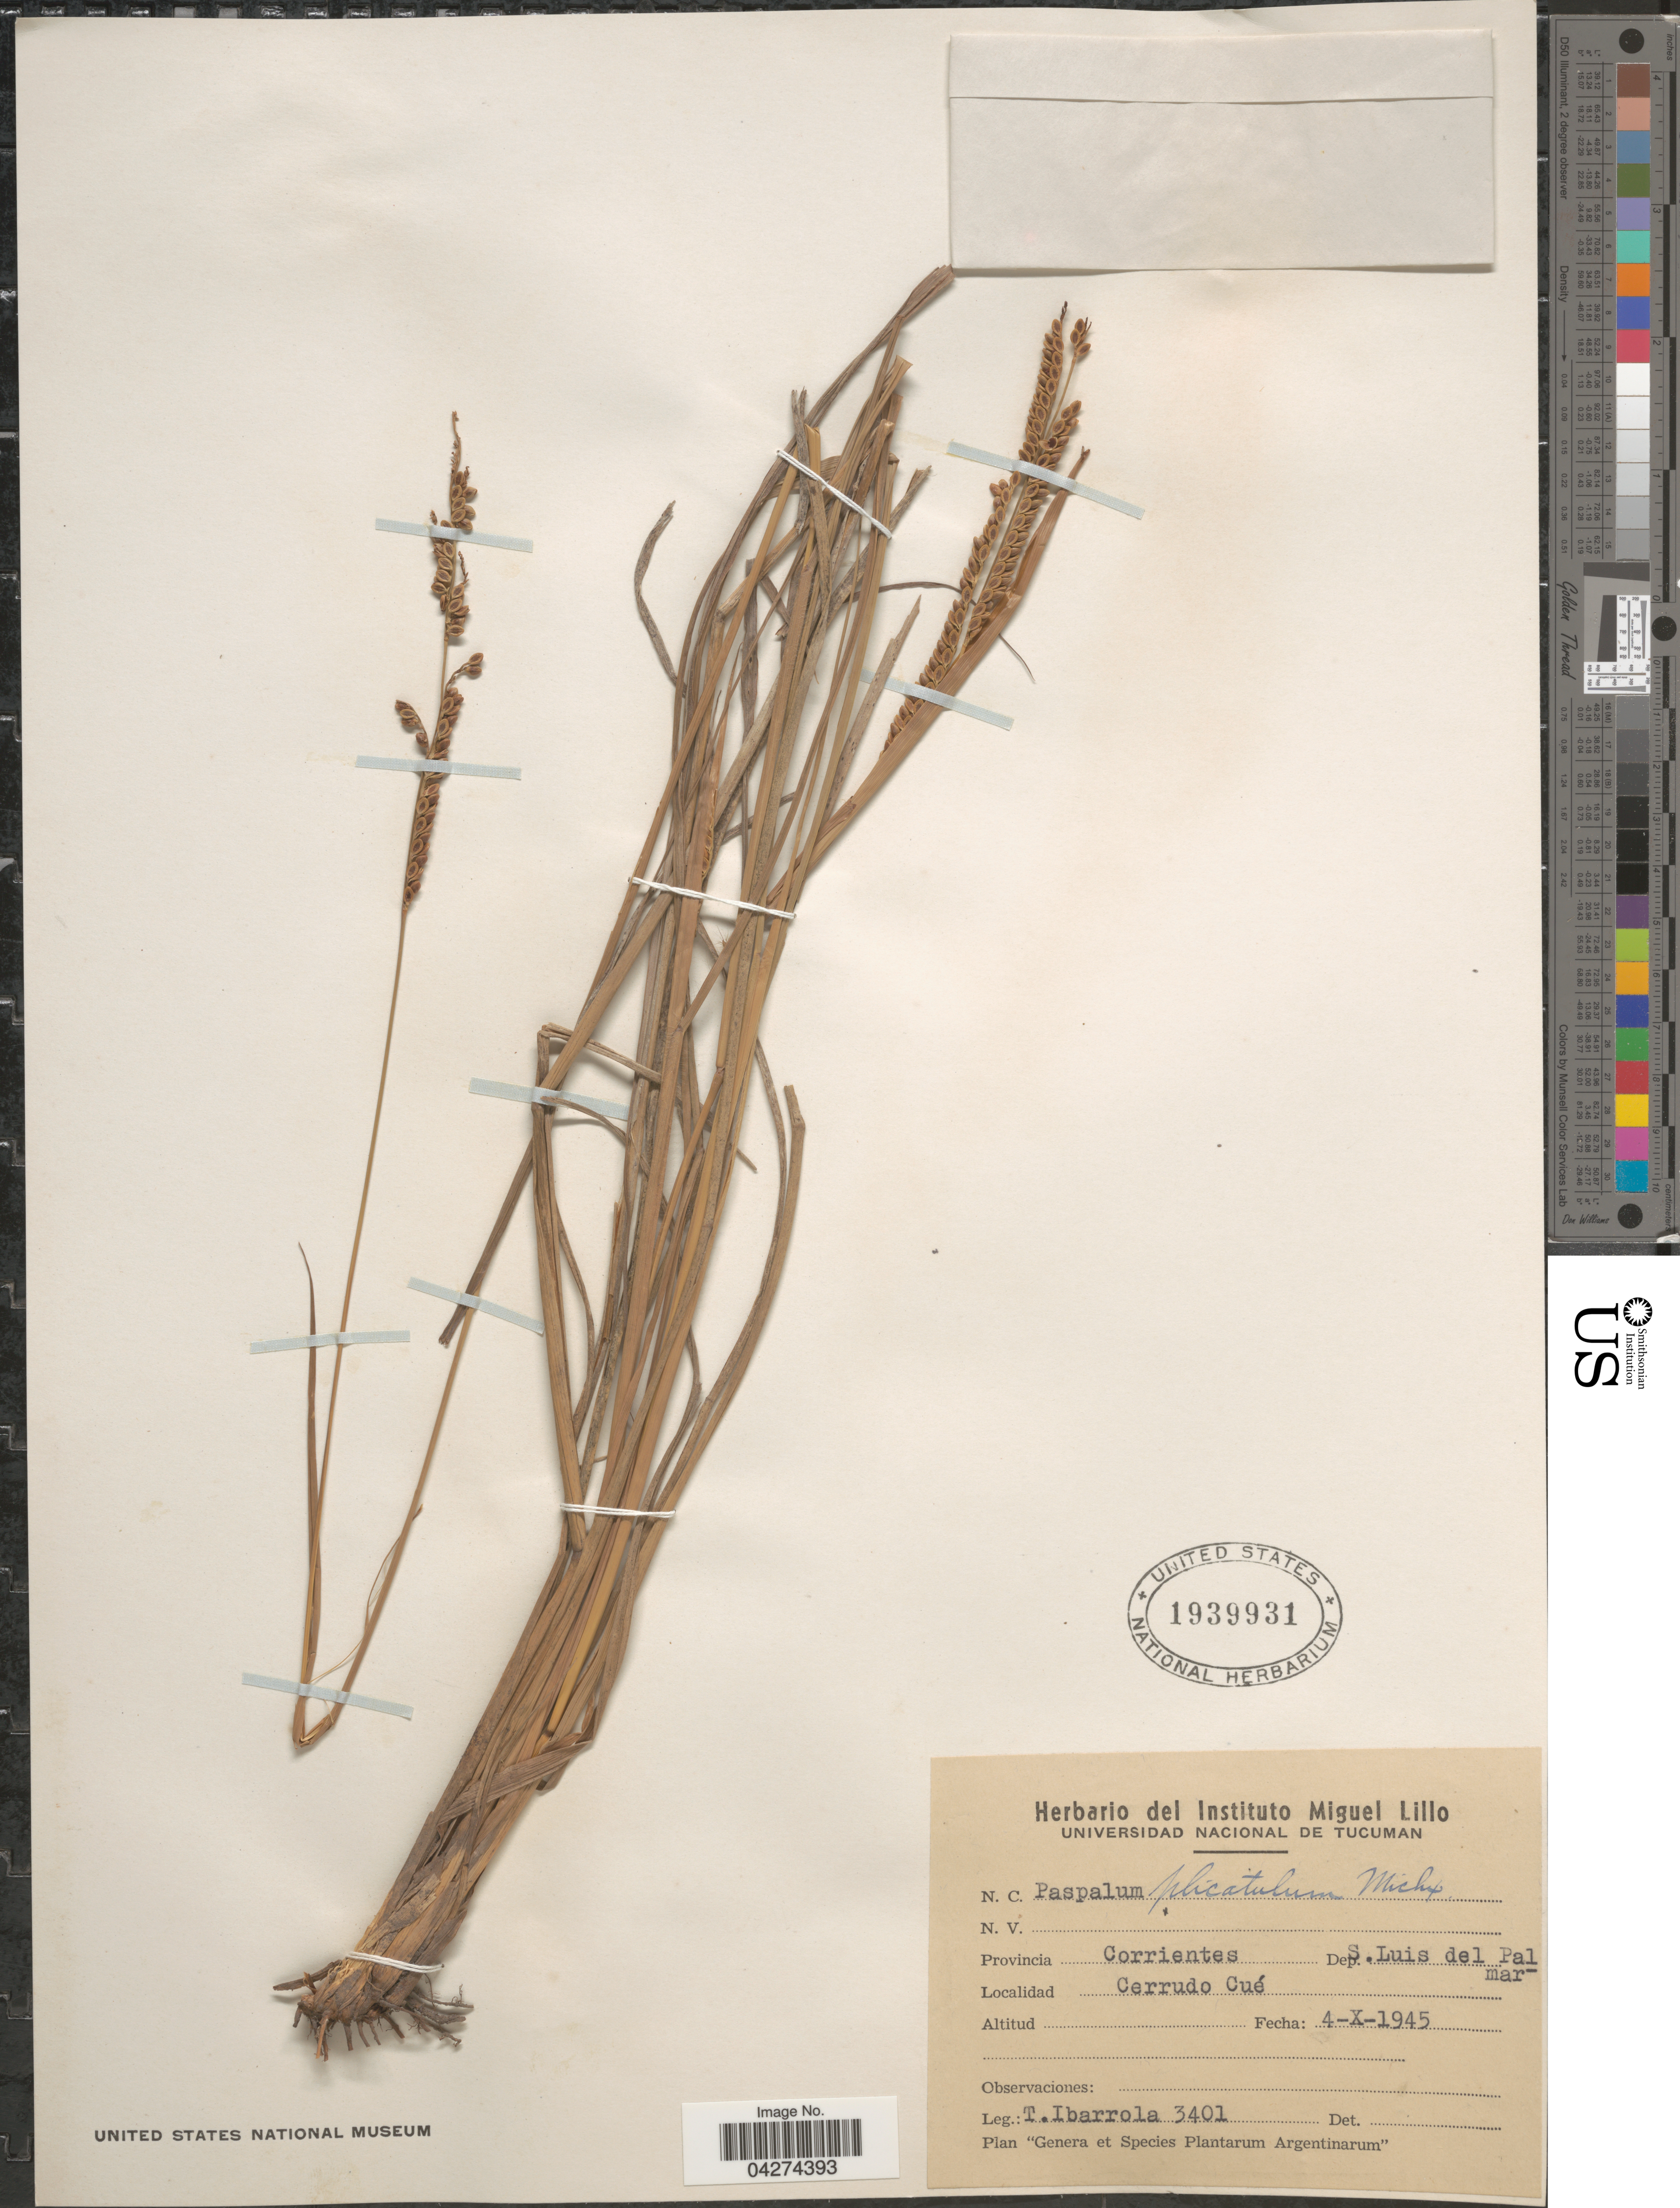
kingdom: Plantae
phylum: Tracheophyta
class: Liliopsida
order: Poales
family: Poaceae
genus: Paspalum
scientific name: Paspalum plicatulum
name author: Michx.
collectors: T. Ibarrola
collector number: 3401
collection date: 1945-10-04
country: Argentina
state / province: Corrientes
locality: Dep.S.Luis del Palmar. Cerrudo Cué.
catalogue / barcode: US 1939931